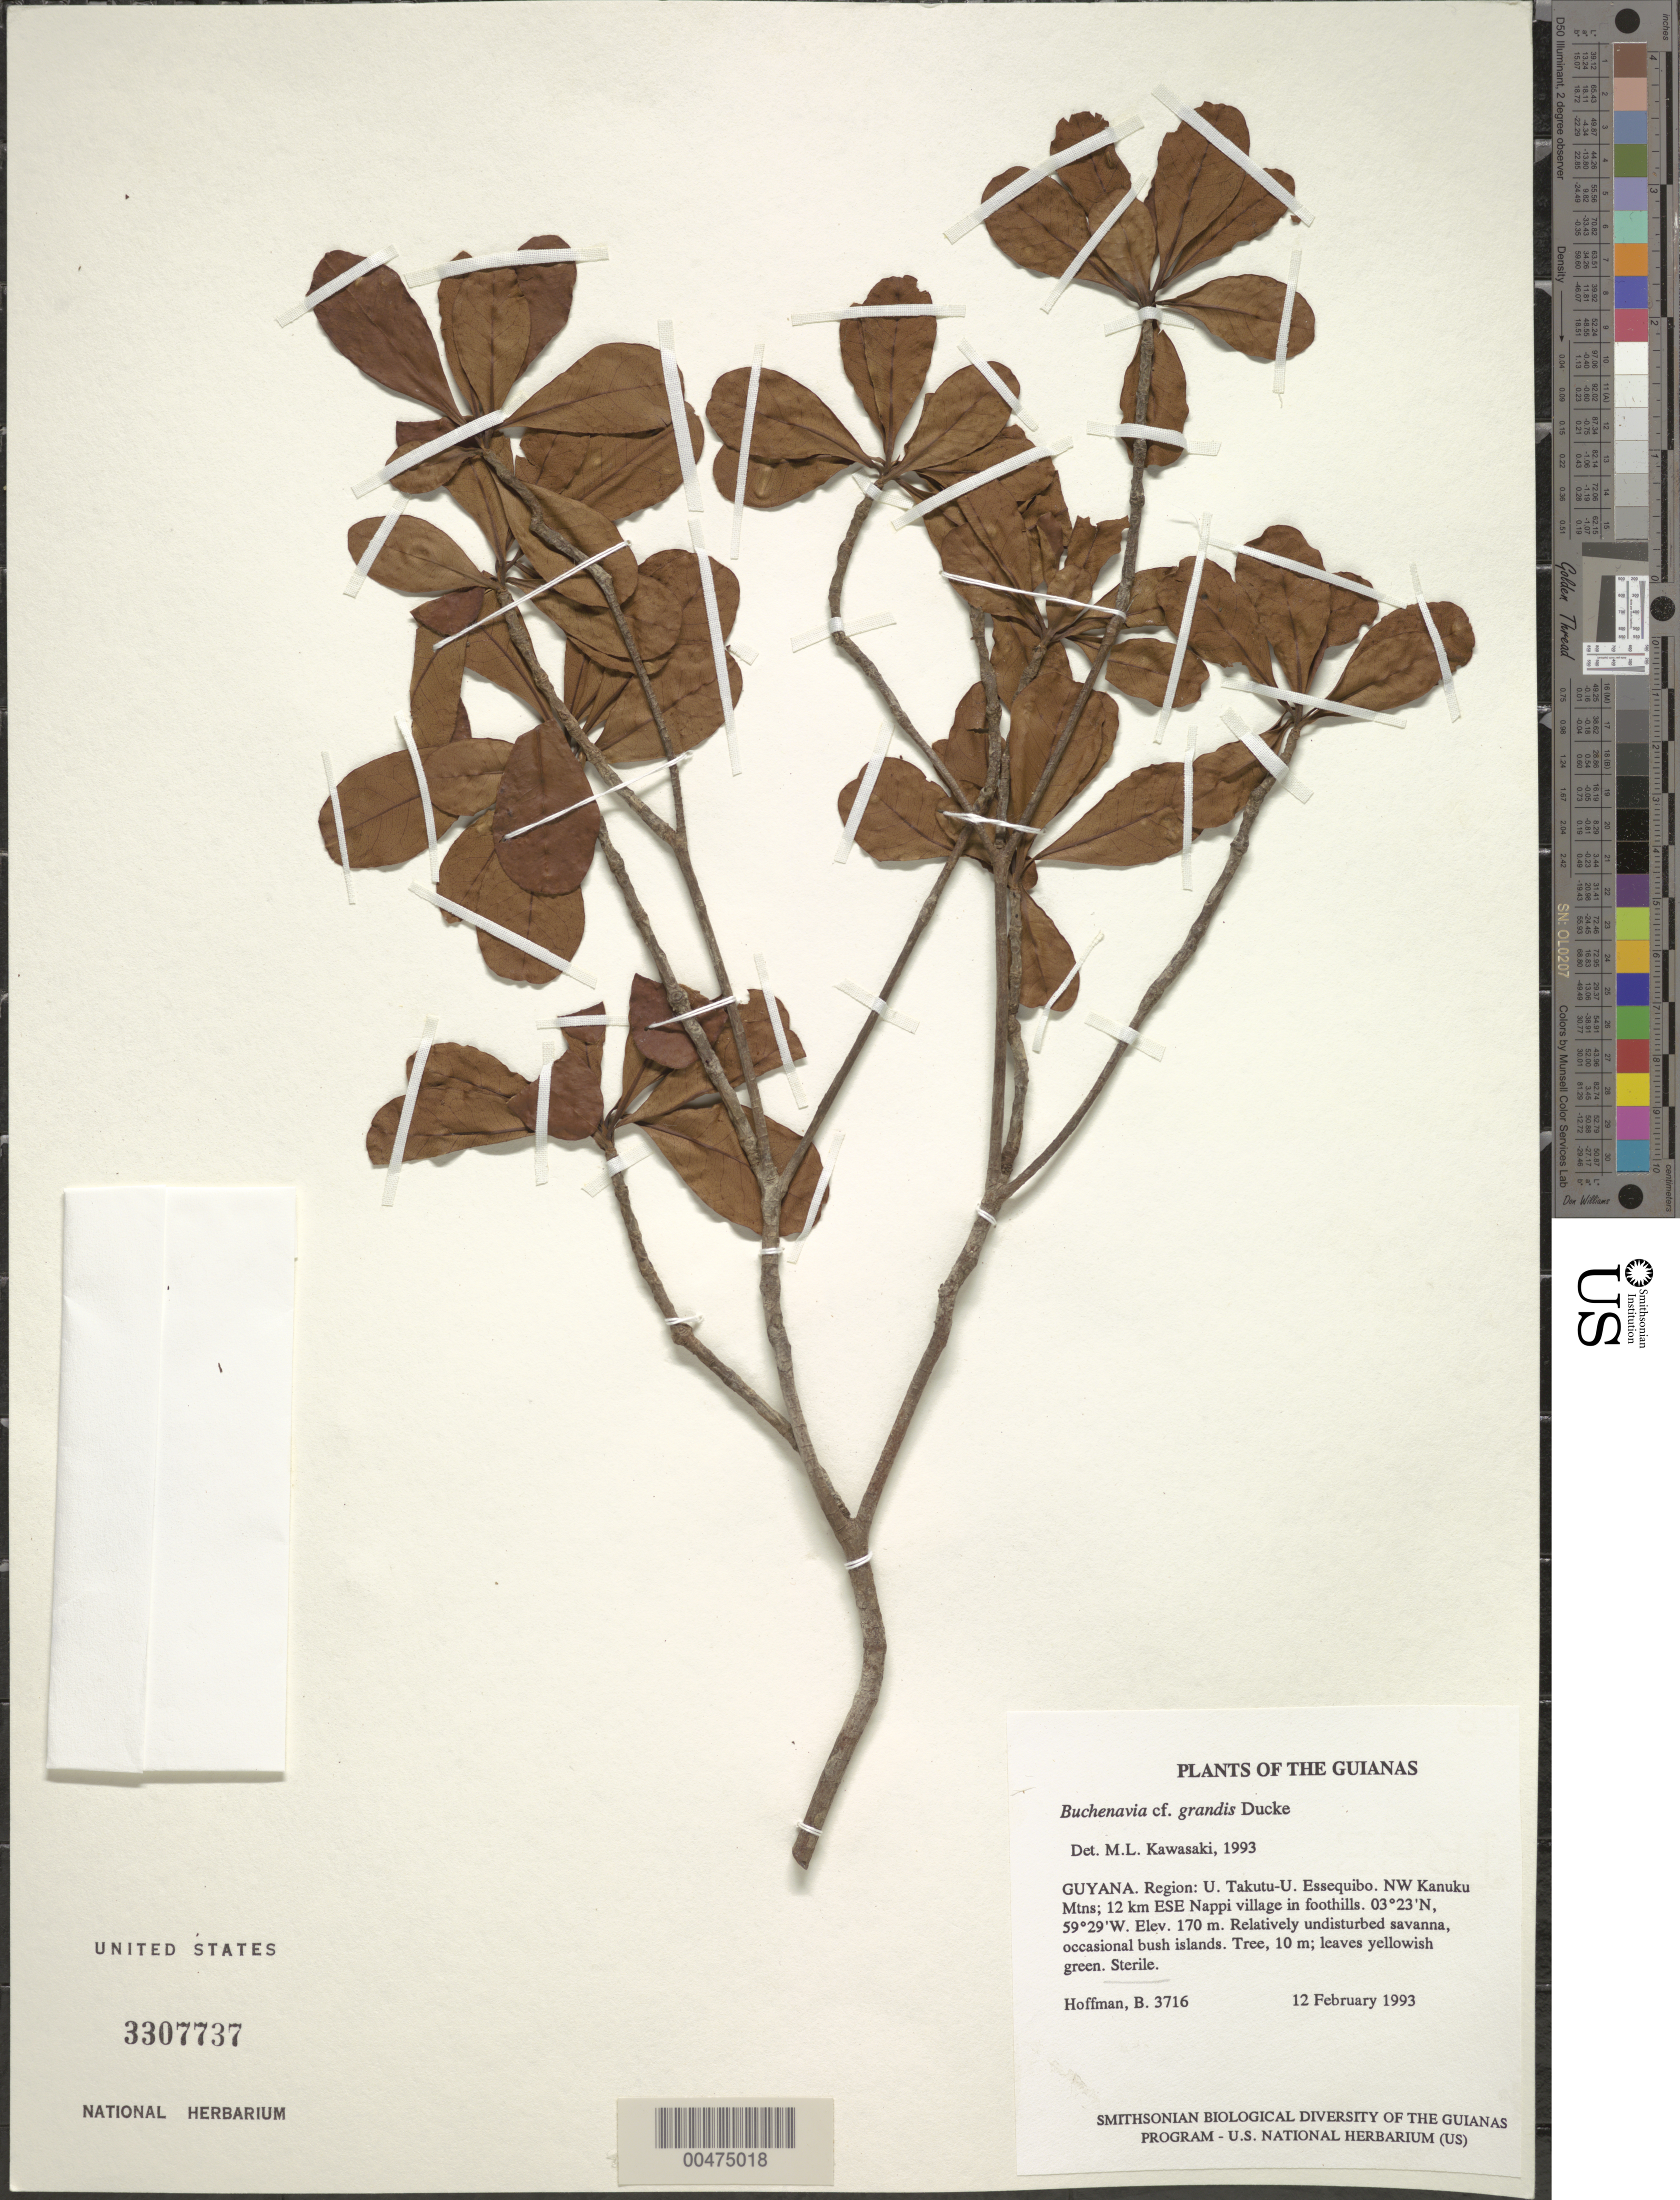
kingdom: Plantae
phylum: Tracheophyta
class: Magnoliopsida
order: Myrtales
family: Combretaceae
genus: Terminalia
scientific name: Terminalia grandis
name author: (Ducke) Gere & Boatwr.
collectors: B. Hoffman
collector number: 3716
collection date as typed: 12 February 1993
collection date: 1993-02-12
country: Guyana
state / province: U. Takutu-U. Essequibo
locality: NW Kanuku Mountains; 12 km ESE of Nappi village in foothills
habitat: Relatively undisturbed savanna, occasional bush islands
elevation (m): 170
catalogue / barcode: US 3307737